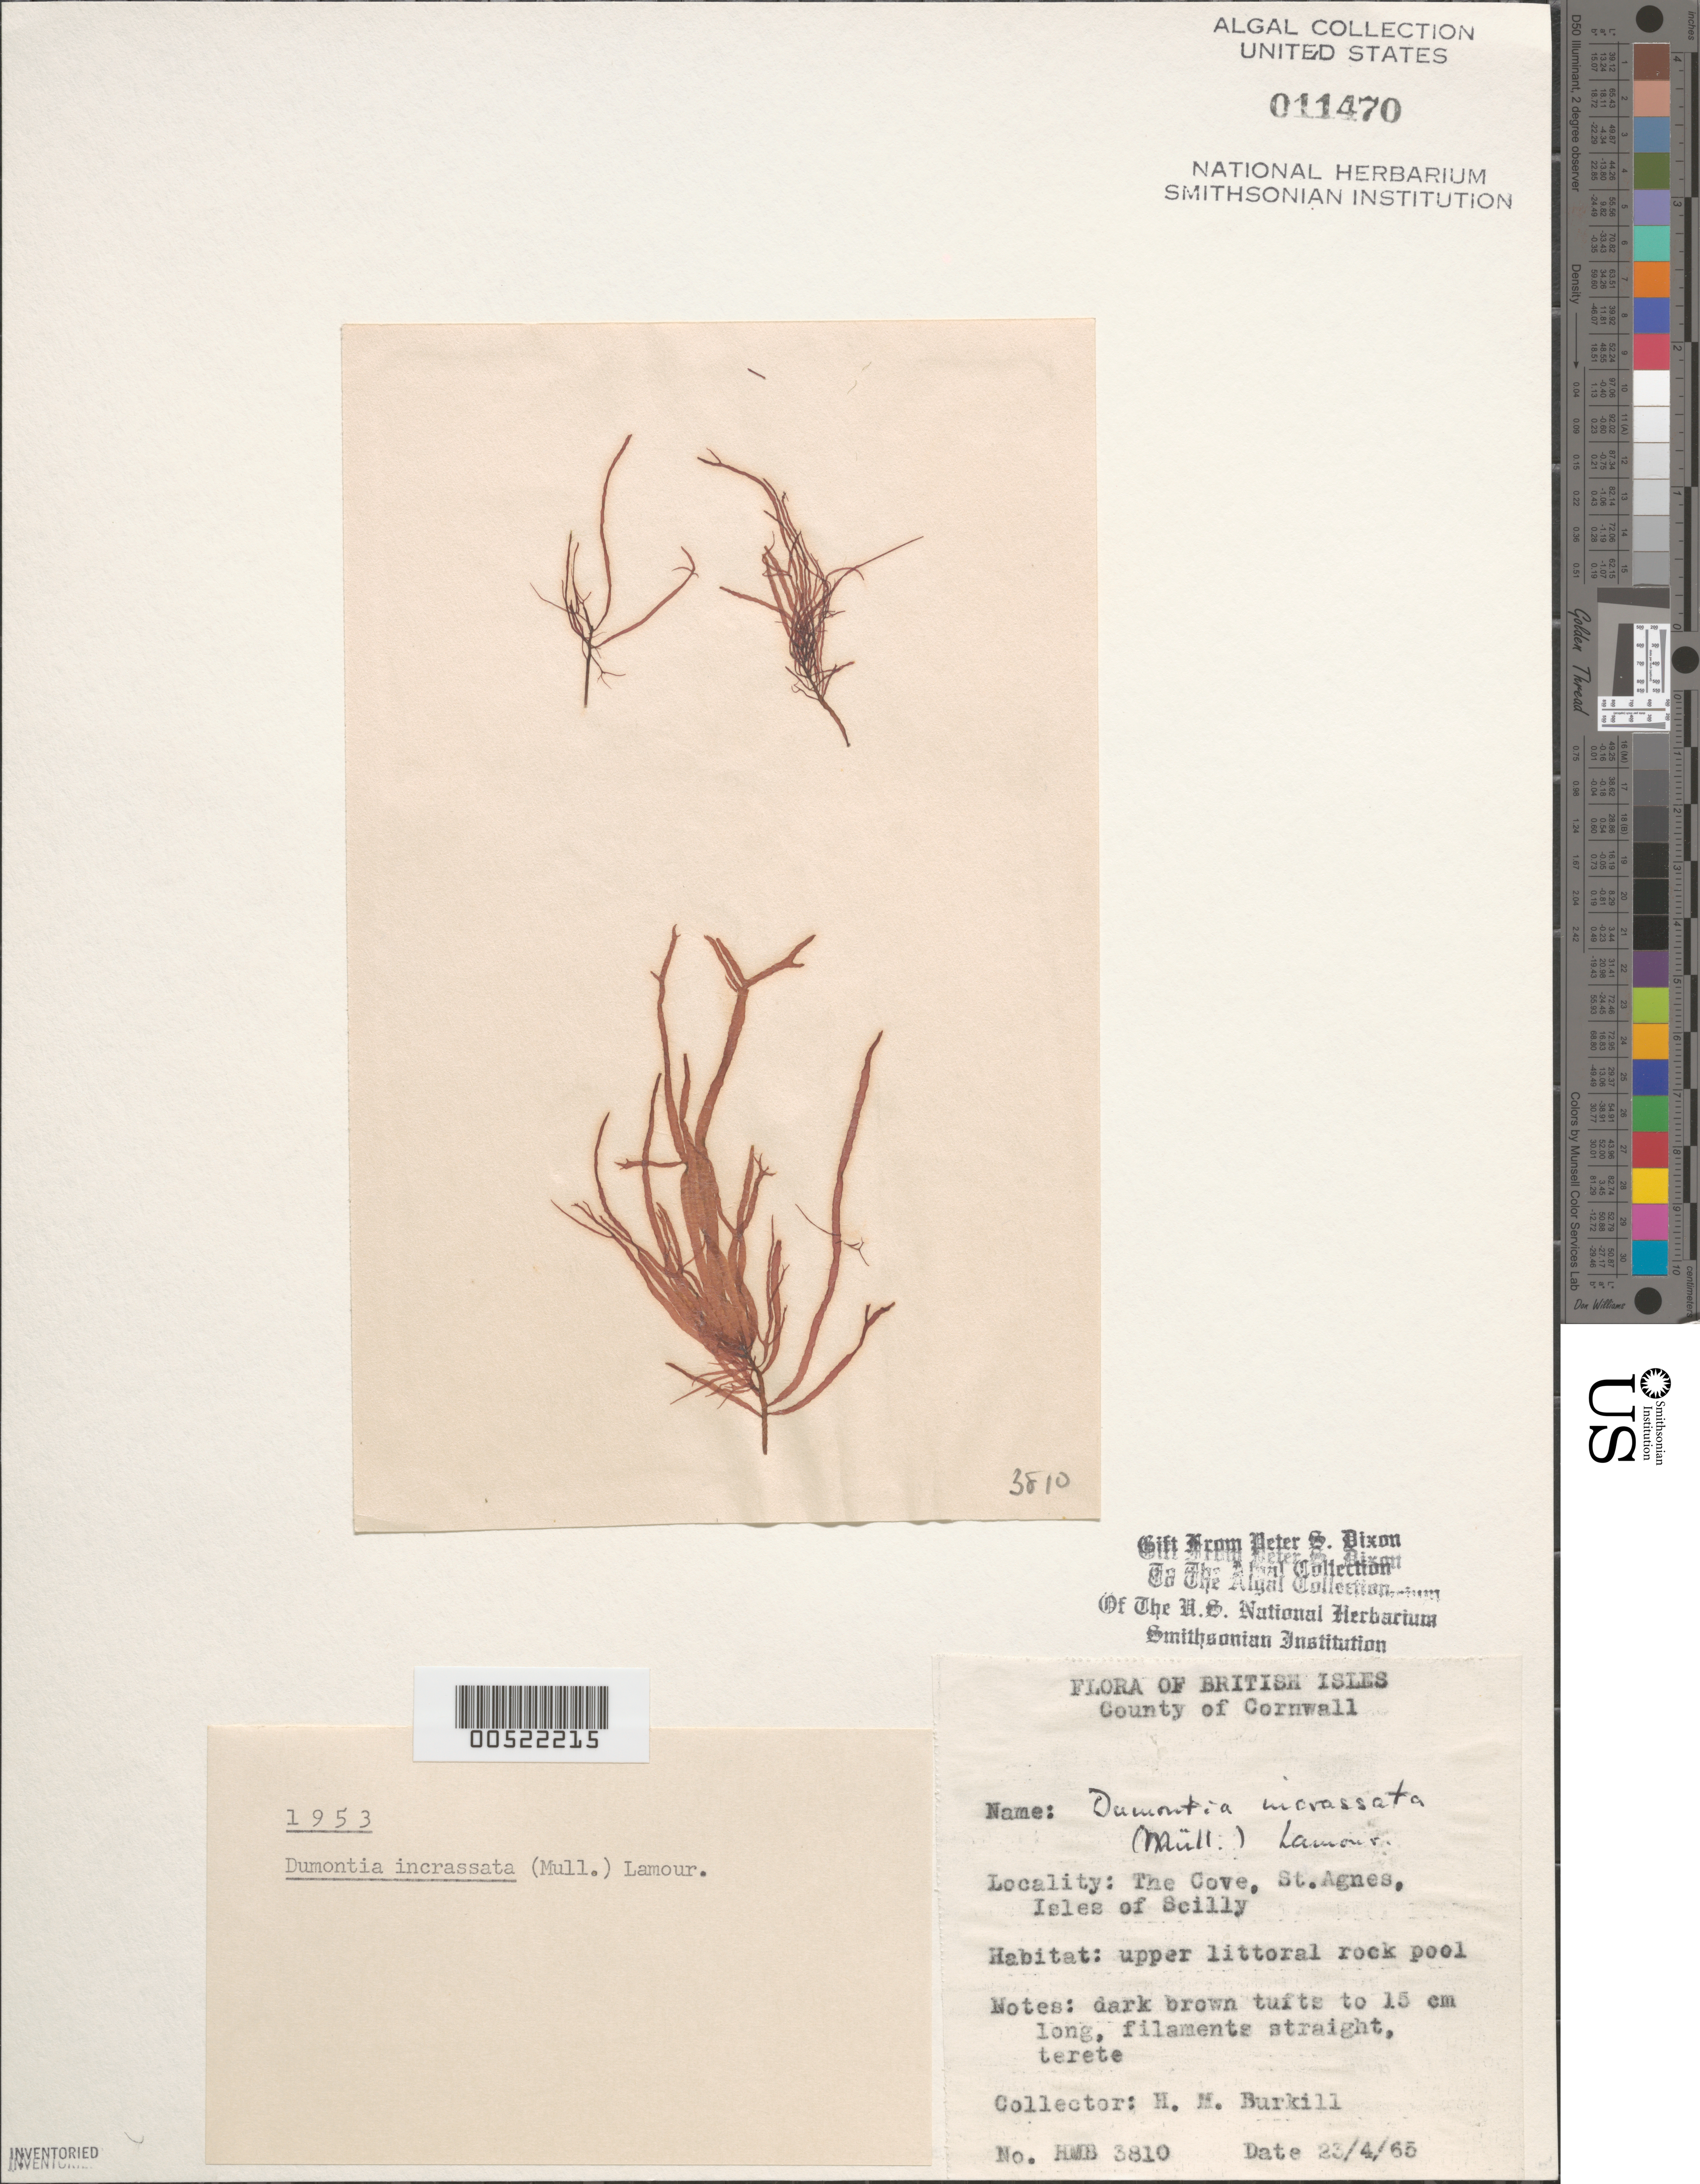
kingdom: Plantae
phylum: Rhodophyta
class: Florideophyceae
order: Gigartinales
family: Dumontiaceae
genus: Dumontia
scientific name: Dumontia contorta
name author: (S.G. Gmel.) Rupr.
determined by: Algae name updating Project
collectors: H. M. Burkill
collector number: HMB 3810 & PSD 1953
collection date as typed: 23 Apr 1965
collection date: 1965-04-23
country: United Kingdom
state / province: England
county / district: Council of the Isles of Scilly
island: St. Agnes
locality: The Cove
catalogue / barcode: US 11470